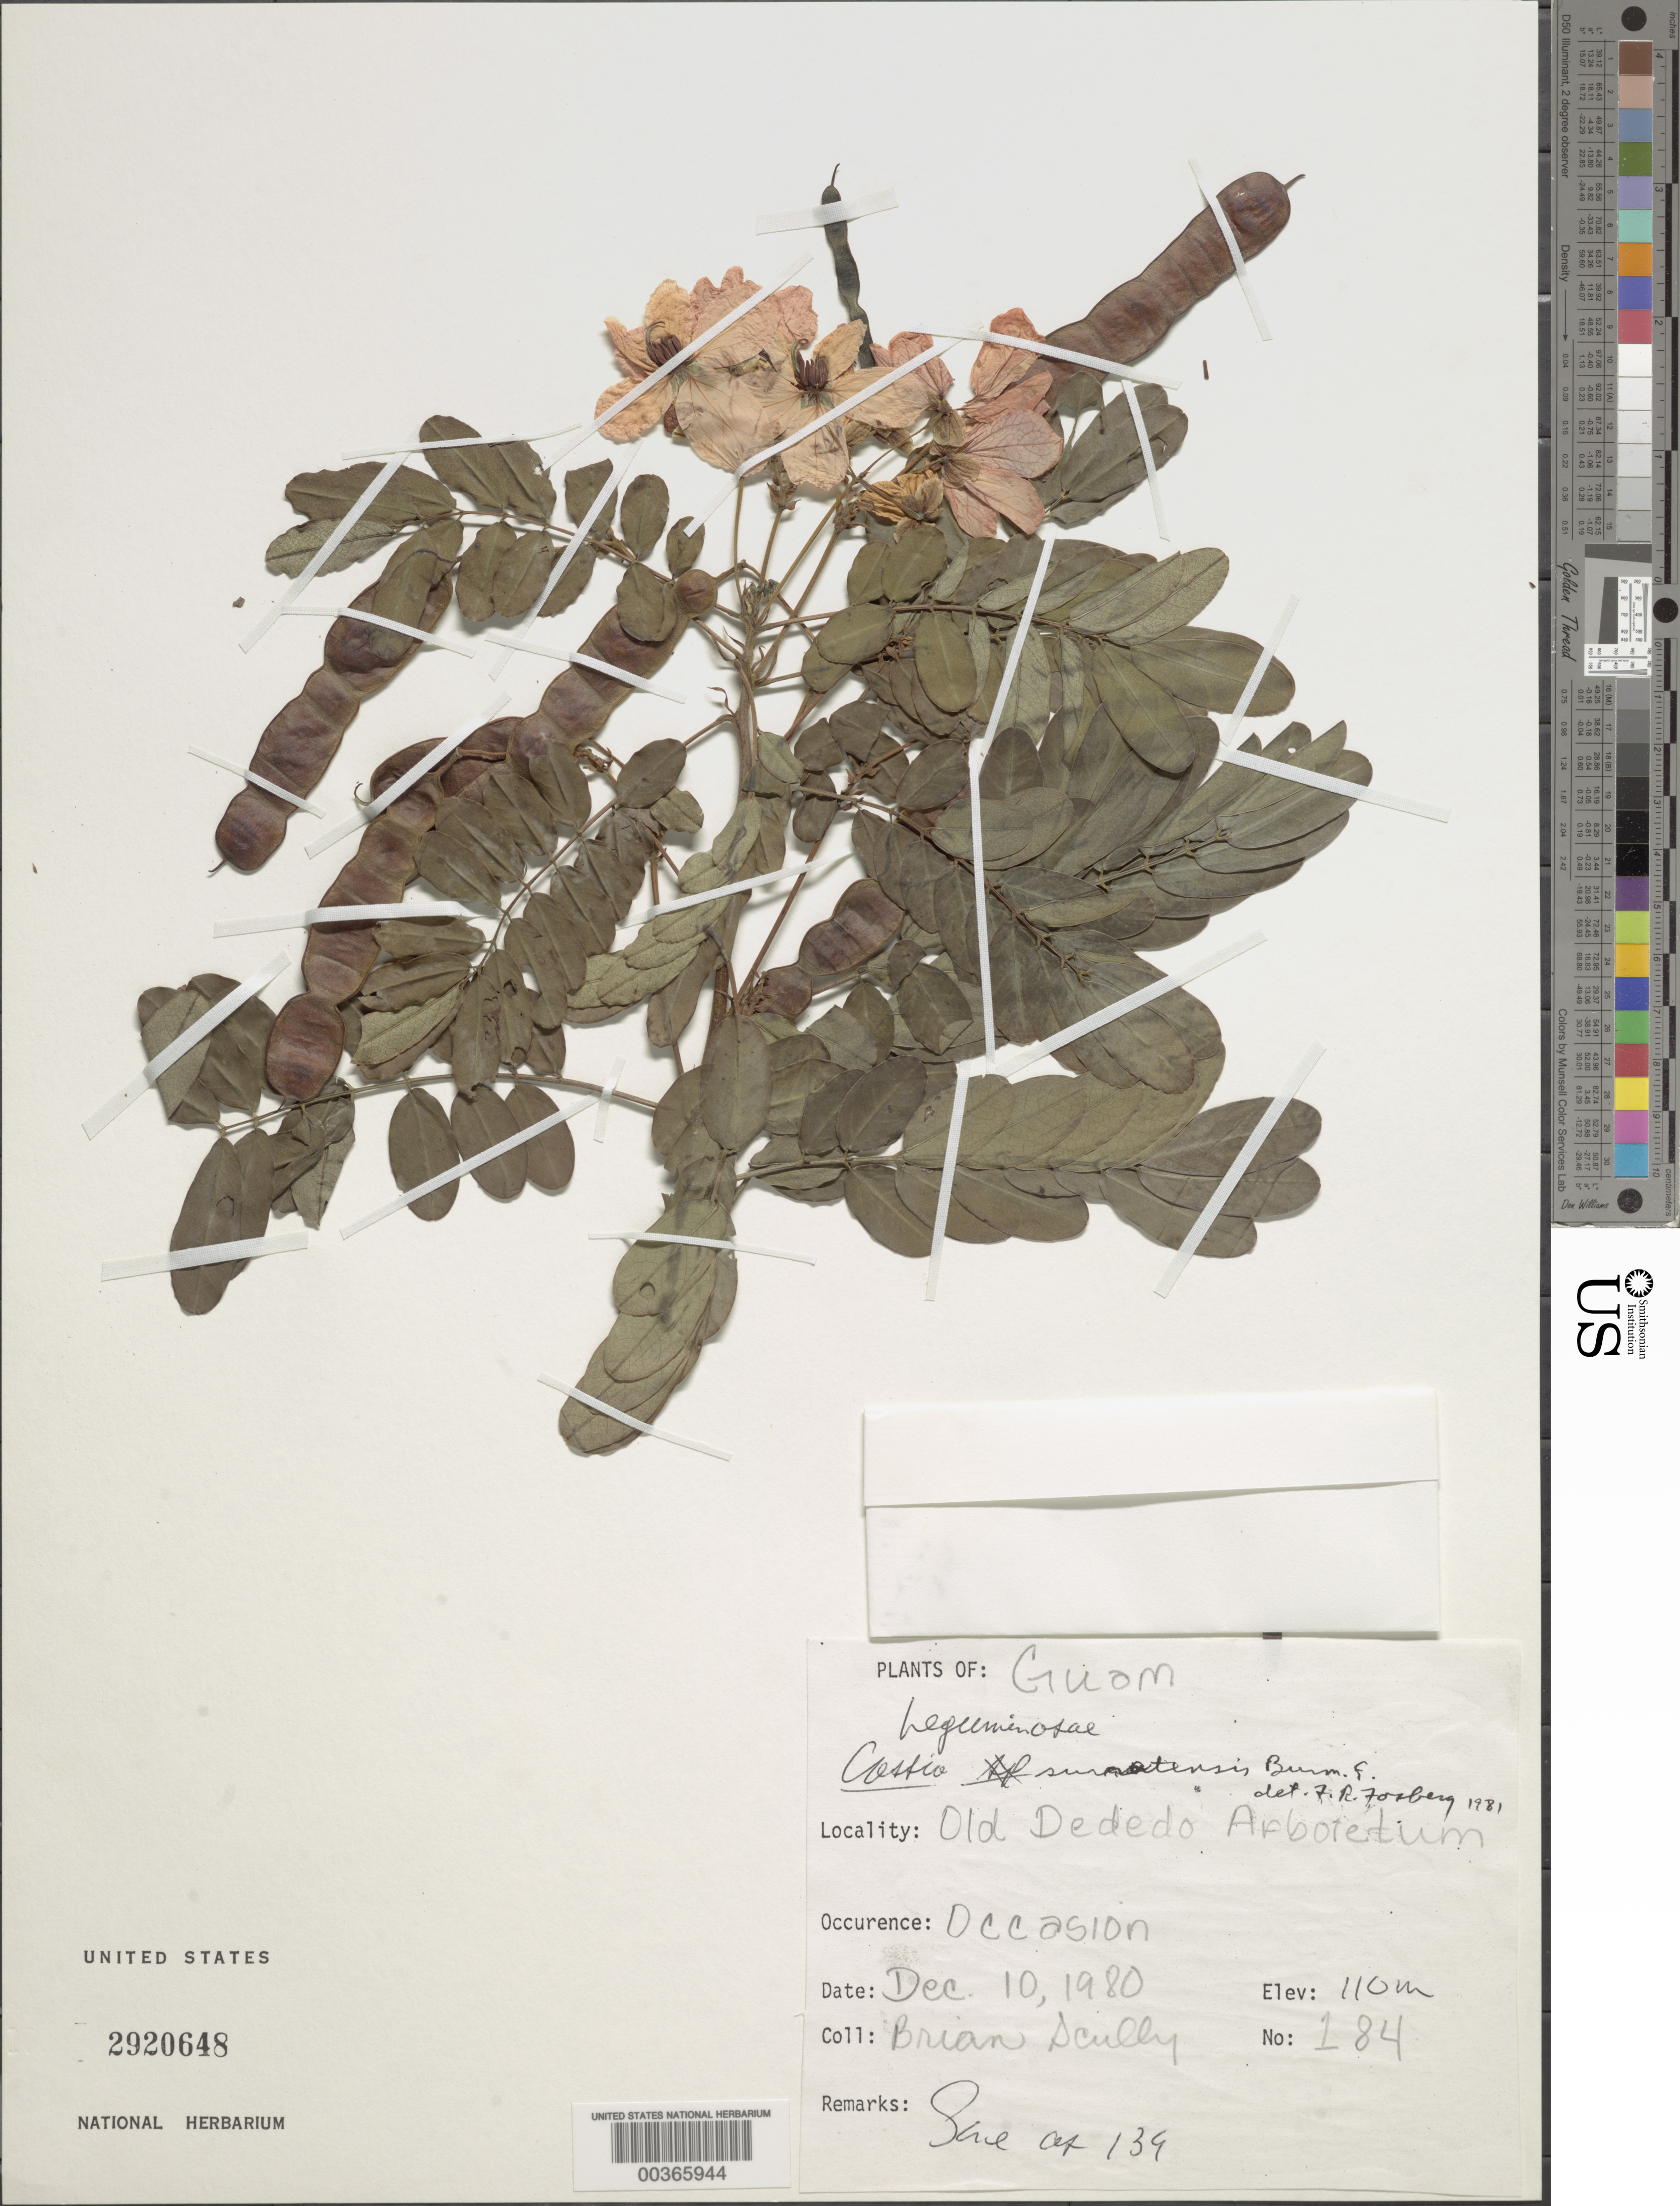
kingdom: Plantae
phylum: Tracheophyta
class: Magnoliopsida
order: Fabales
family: Fabaceae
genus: Senna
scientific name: Senna surattensis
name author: (Burm. f.) H.S. Irwin & Barneby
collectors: B. Scully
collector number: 184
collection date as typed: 10 Dec 1980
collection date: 1980-12-10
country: Guam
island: Guam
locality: Old Dededo arboretum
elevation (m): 110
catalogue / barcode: US 2920648